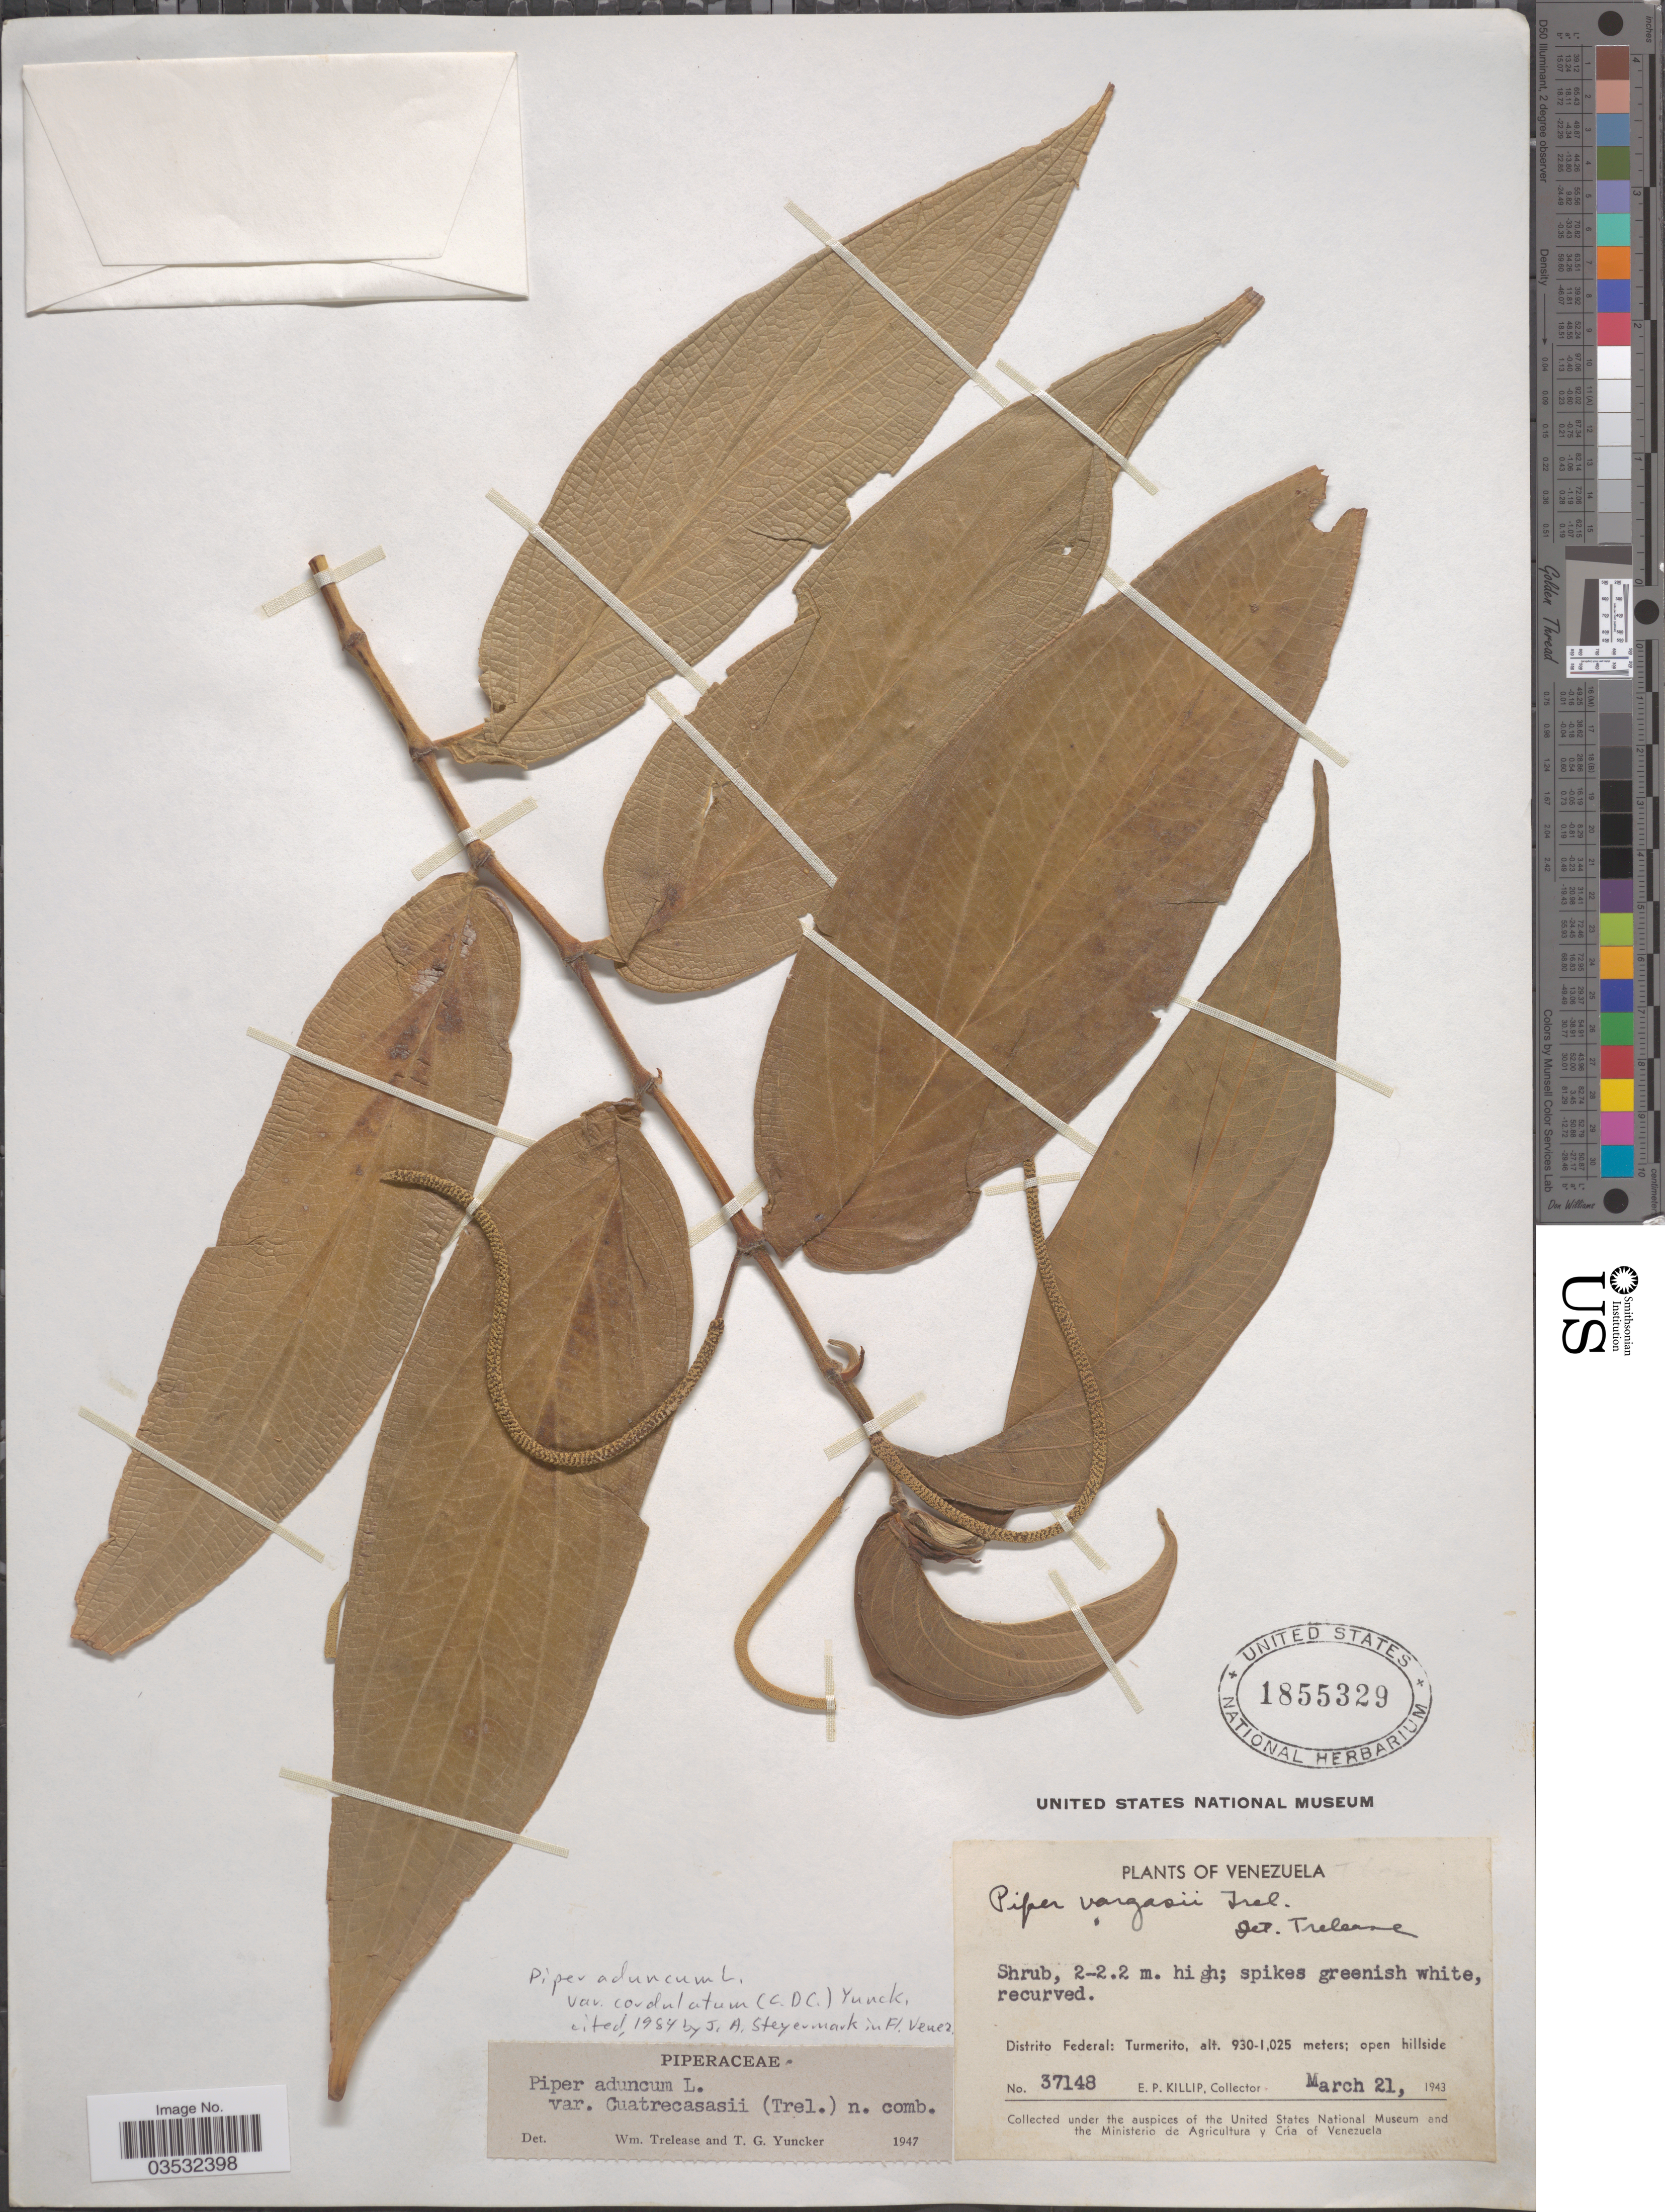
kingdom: Plantae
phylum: Tracheophyta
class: Magnoliopsida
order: Piperales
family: Piperaceae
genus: Piper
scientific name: Piper aduncum var. cordulatum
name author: L.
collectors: E. P. Killip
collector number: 37148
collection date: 1943-03-21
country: Venezuela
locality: Distrito Federal: Turmerito.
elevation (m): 930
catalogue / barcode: US 1855329